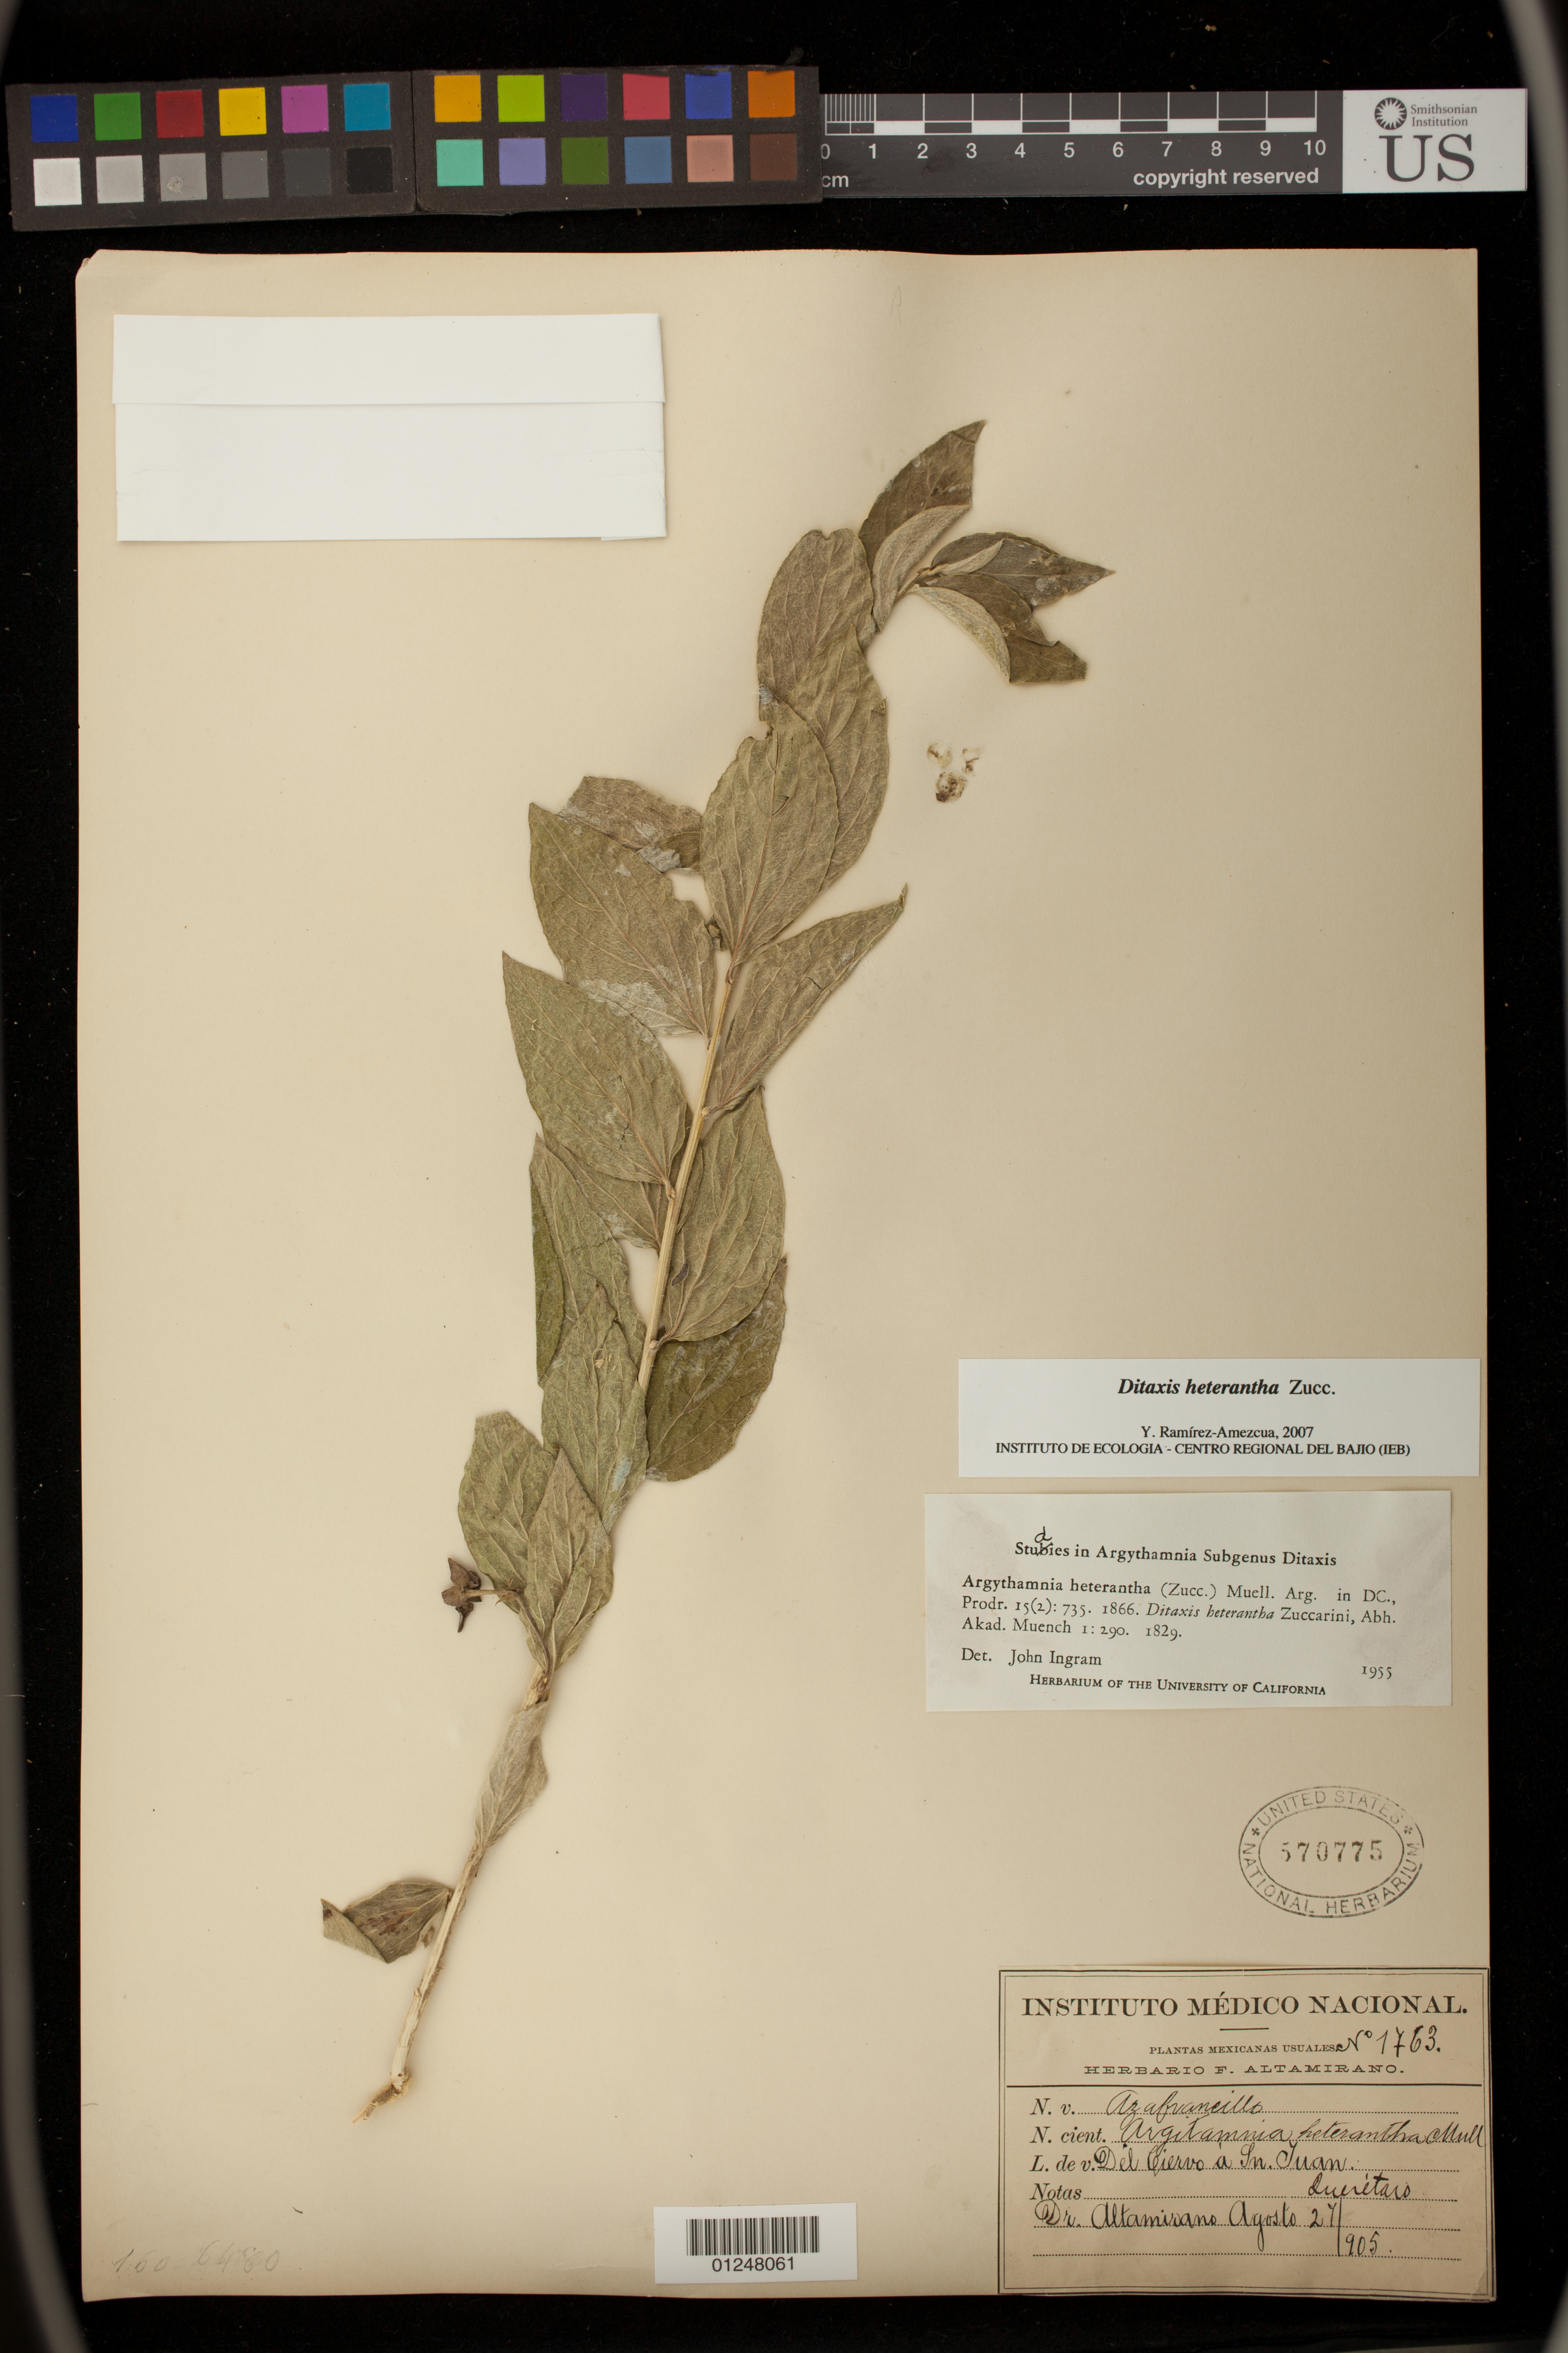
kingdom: Plantae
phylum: Tracheophyta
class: Magnoliopsida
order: Malpighiales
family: Euphorbiaceae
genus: Ditaxis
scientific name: Ditaxis heterantha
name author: Zucc.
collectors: F. Altamirano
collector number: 1763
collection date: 1905-08-27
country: Mexico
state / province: Querétaro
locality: Del Ciervo a Sn. Juan.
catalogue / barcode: US 570775